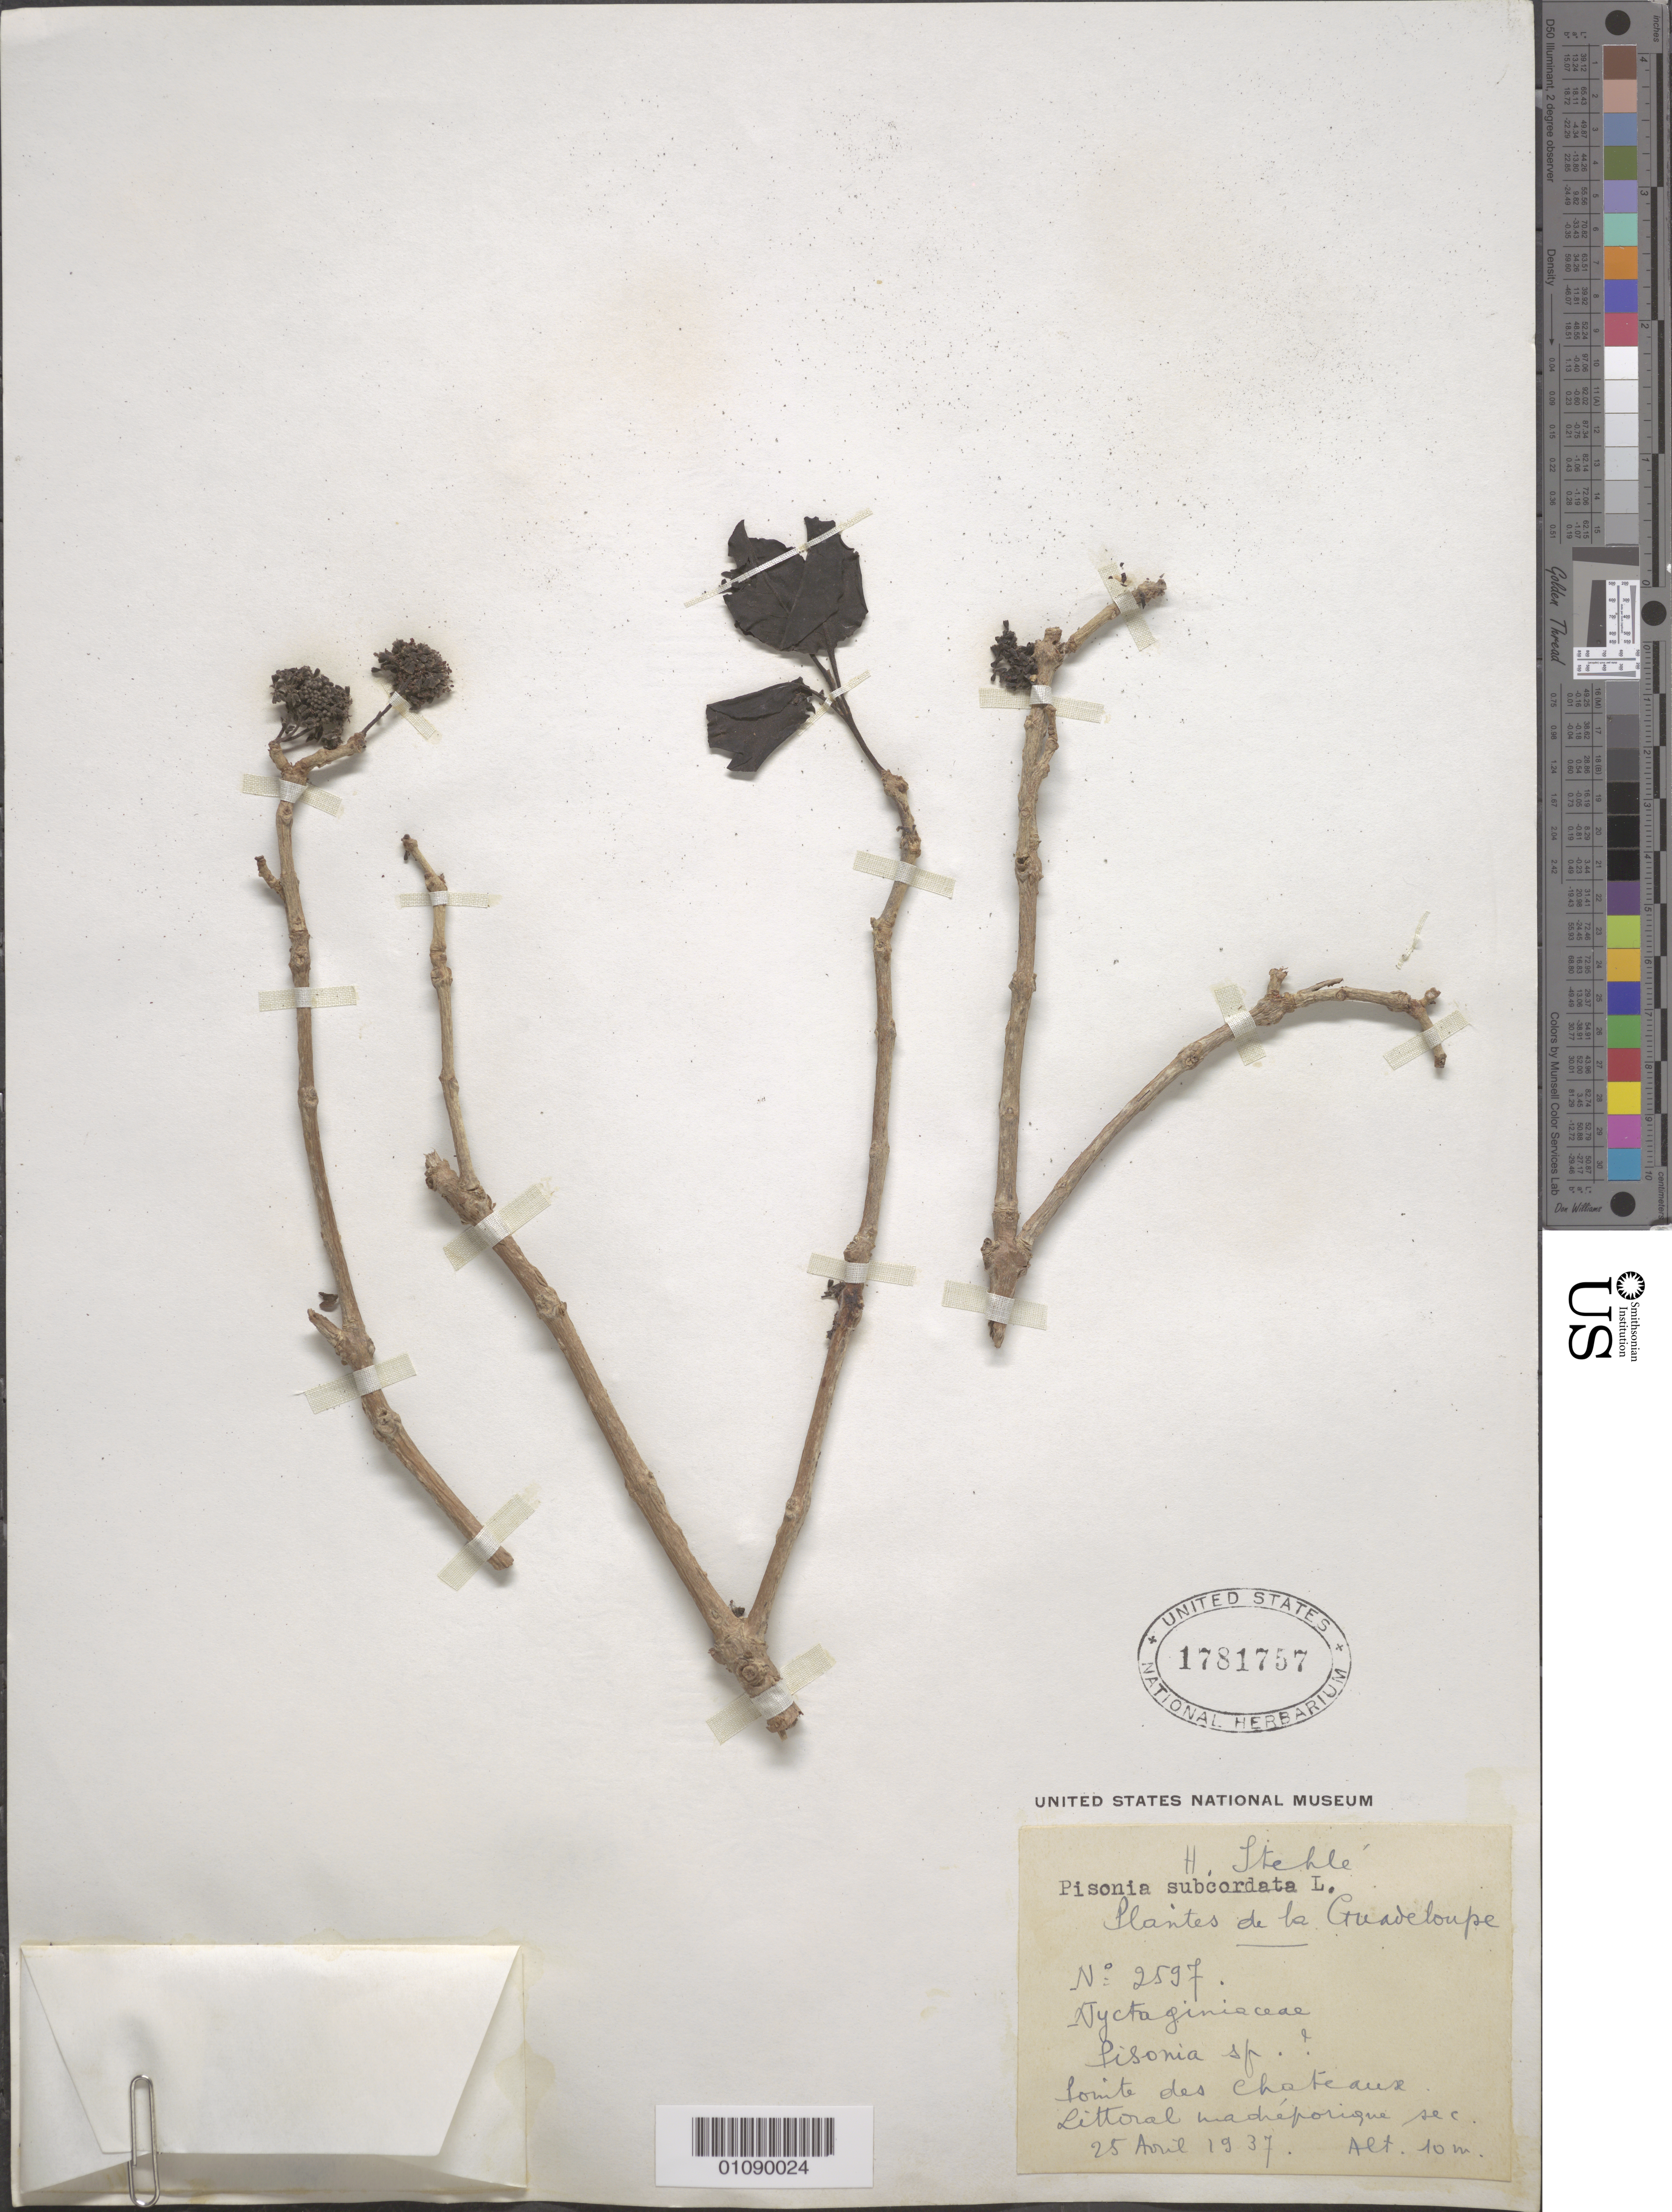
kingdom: Plantae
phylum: Tracheophyta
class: Magnoliopsida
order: Caryophyllales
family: Nyctaginaceae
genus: Pisonia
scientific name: Pisonia subcordata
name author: Sw.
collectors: H. Stehlé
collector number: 2597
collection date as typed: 15 Aug 1937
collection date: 1937-08-15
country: Guadeloupe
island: Grande Terre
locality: Pointe des Chateaux.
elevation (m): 10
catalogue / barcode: US 1781757